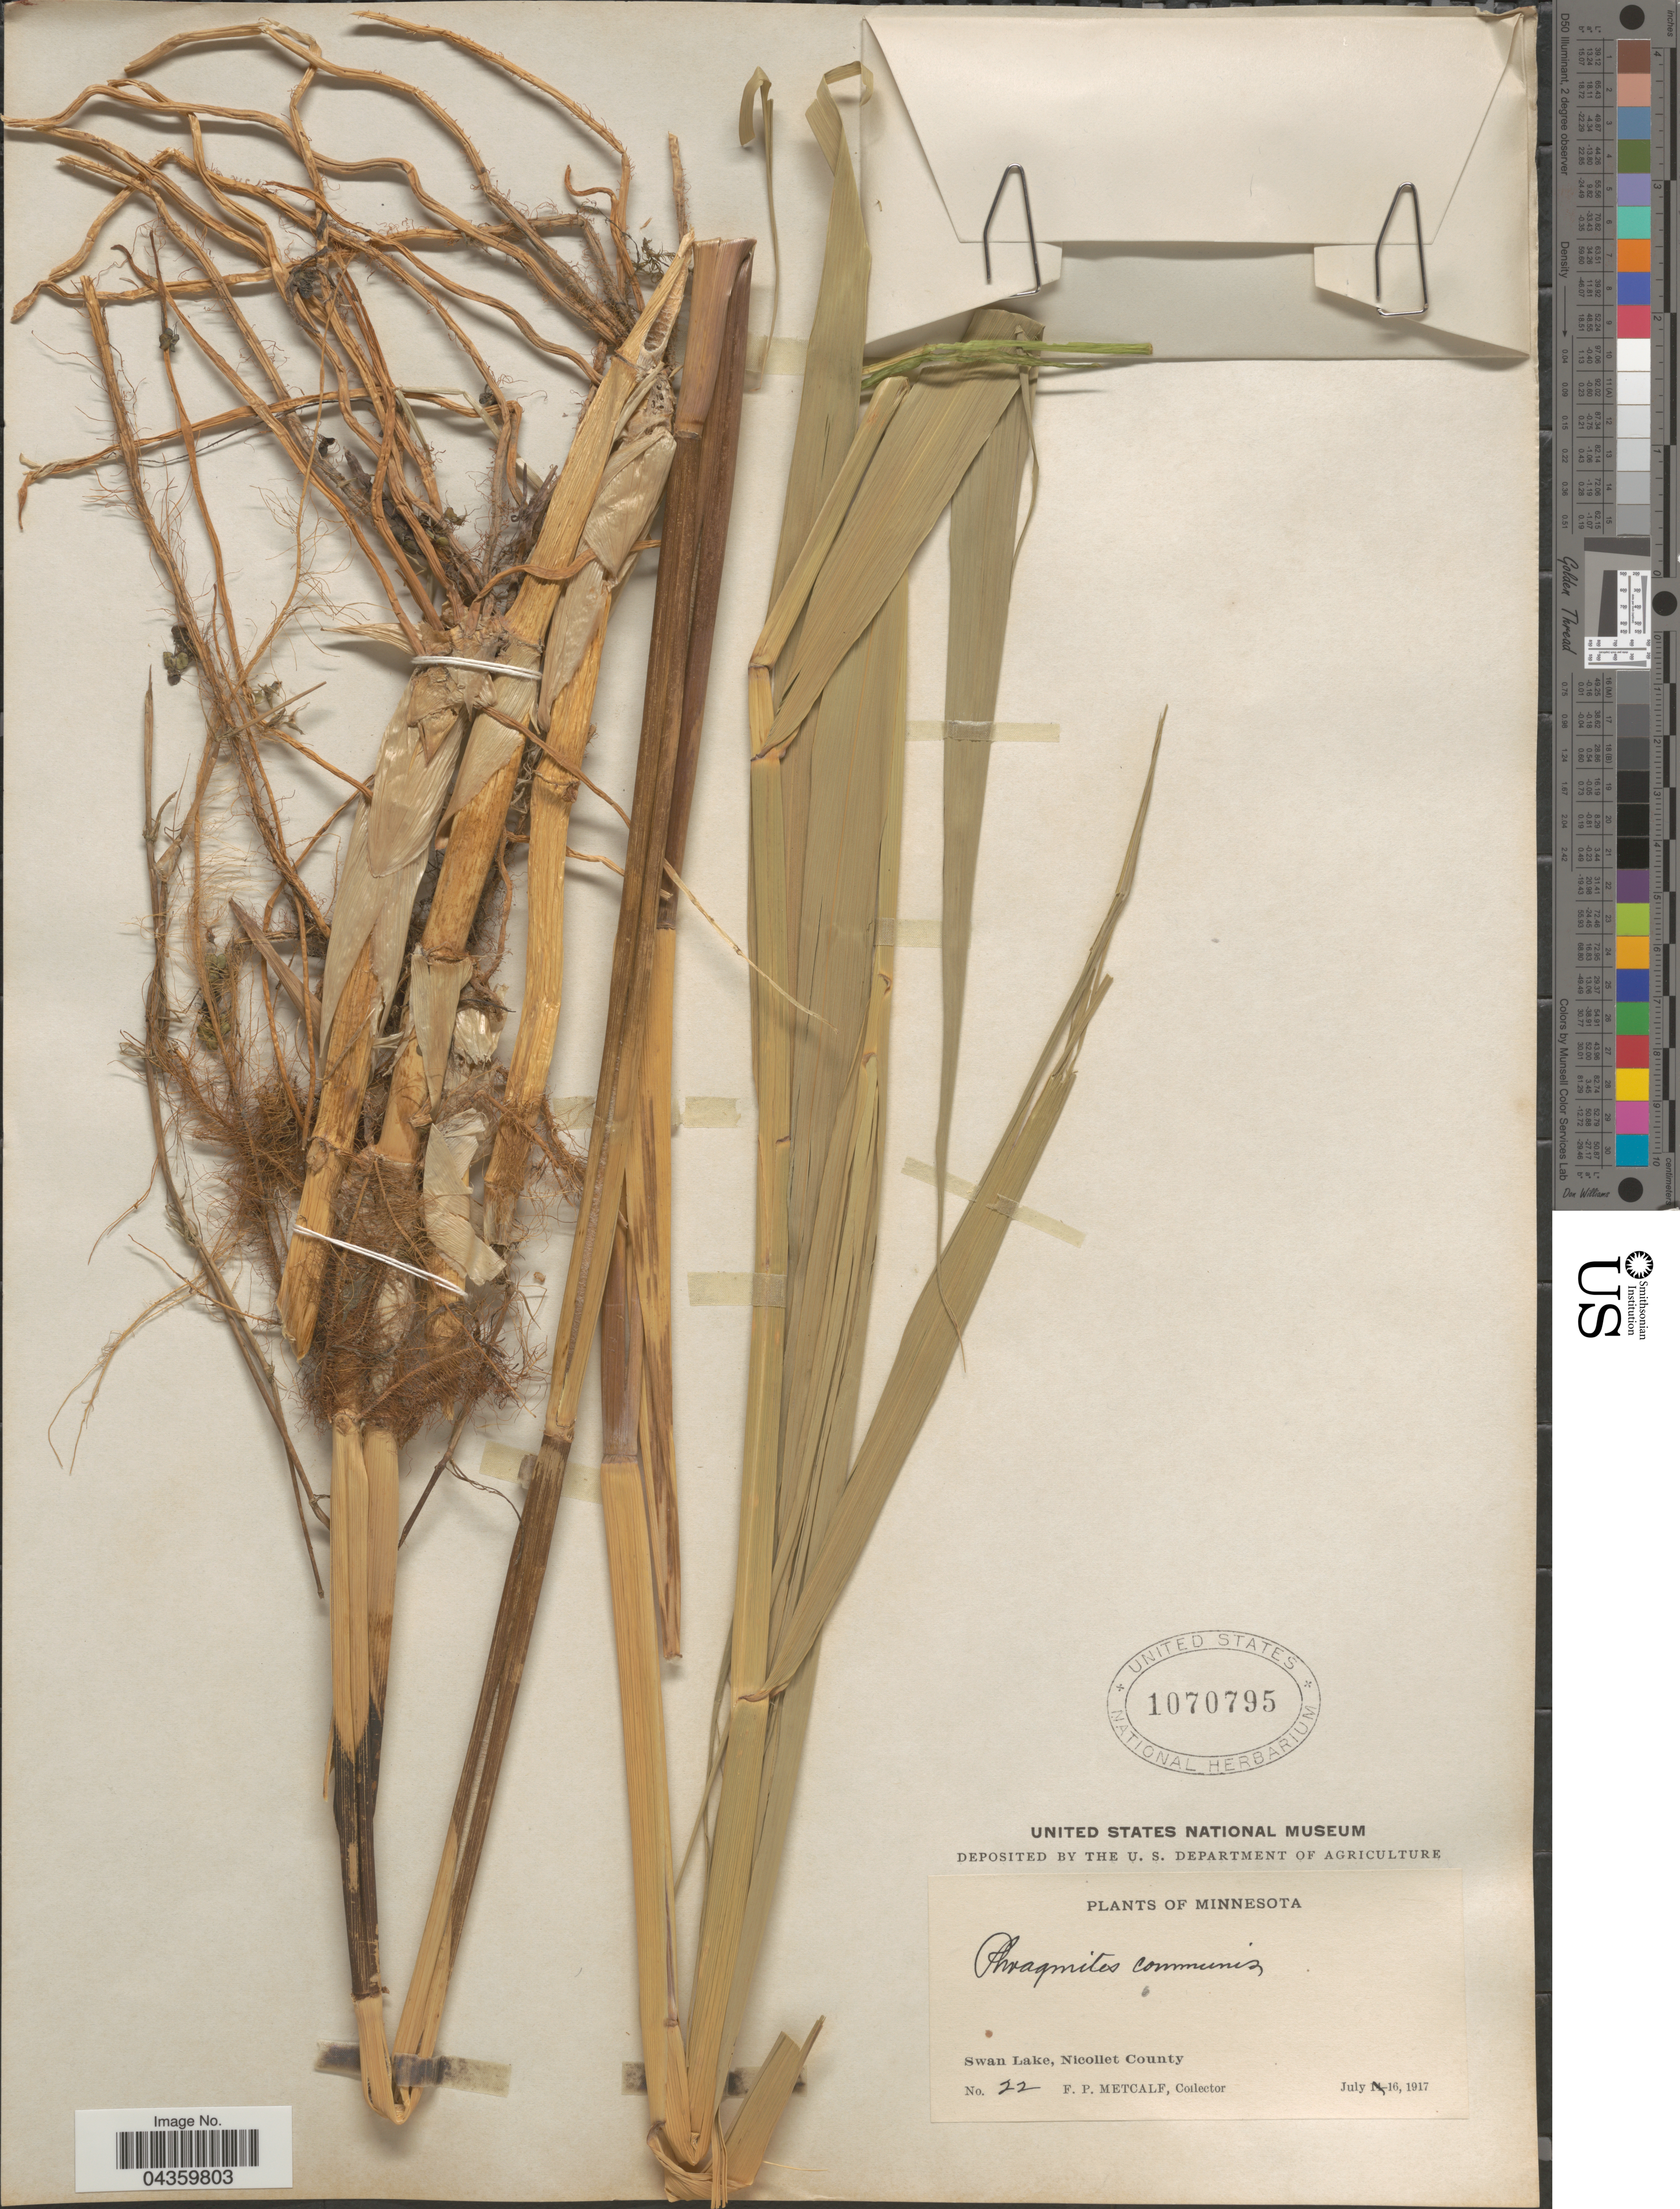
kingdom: Plantae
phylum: Tracheophyta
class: Liliopsida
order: Poales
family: Poaceae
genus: Phragmites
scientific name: Phragmites australis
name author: (Cav.) Trin. ex Steud.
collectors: F. Metcalf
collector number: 22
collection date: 1917-07-16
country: United States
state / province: Minnesota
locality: Swan Lake, Nicollet County.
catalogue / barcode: US 1070795